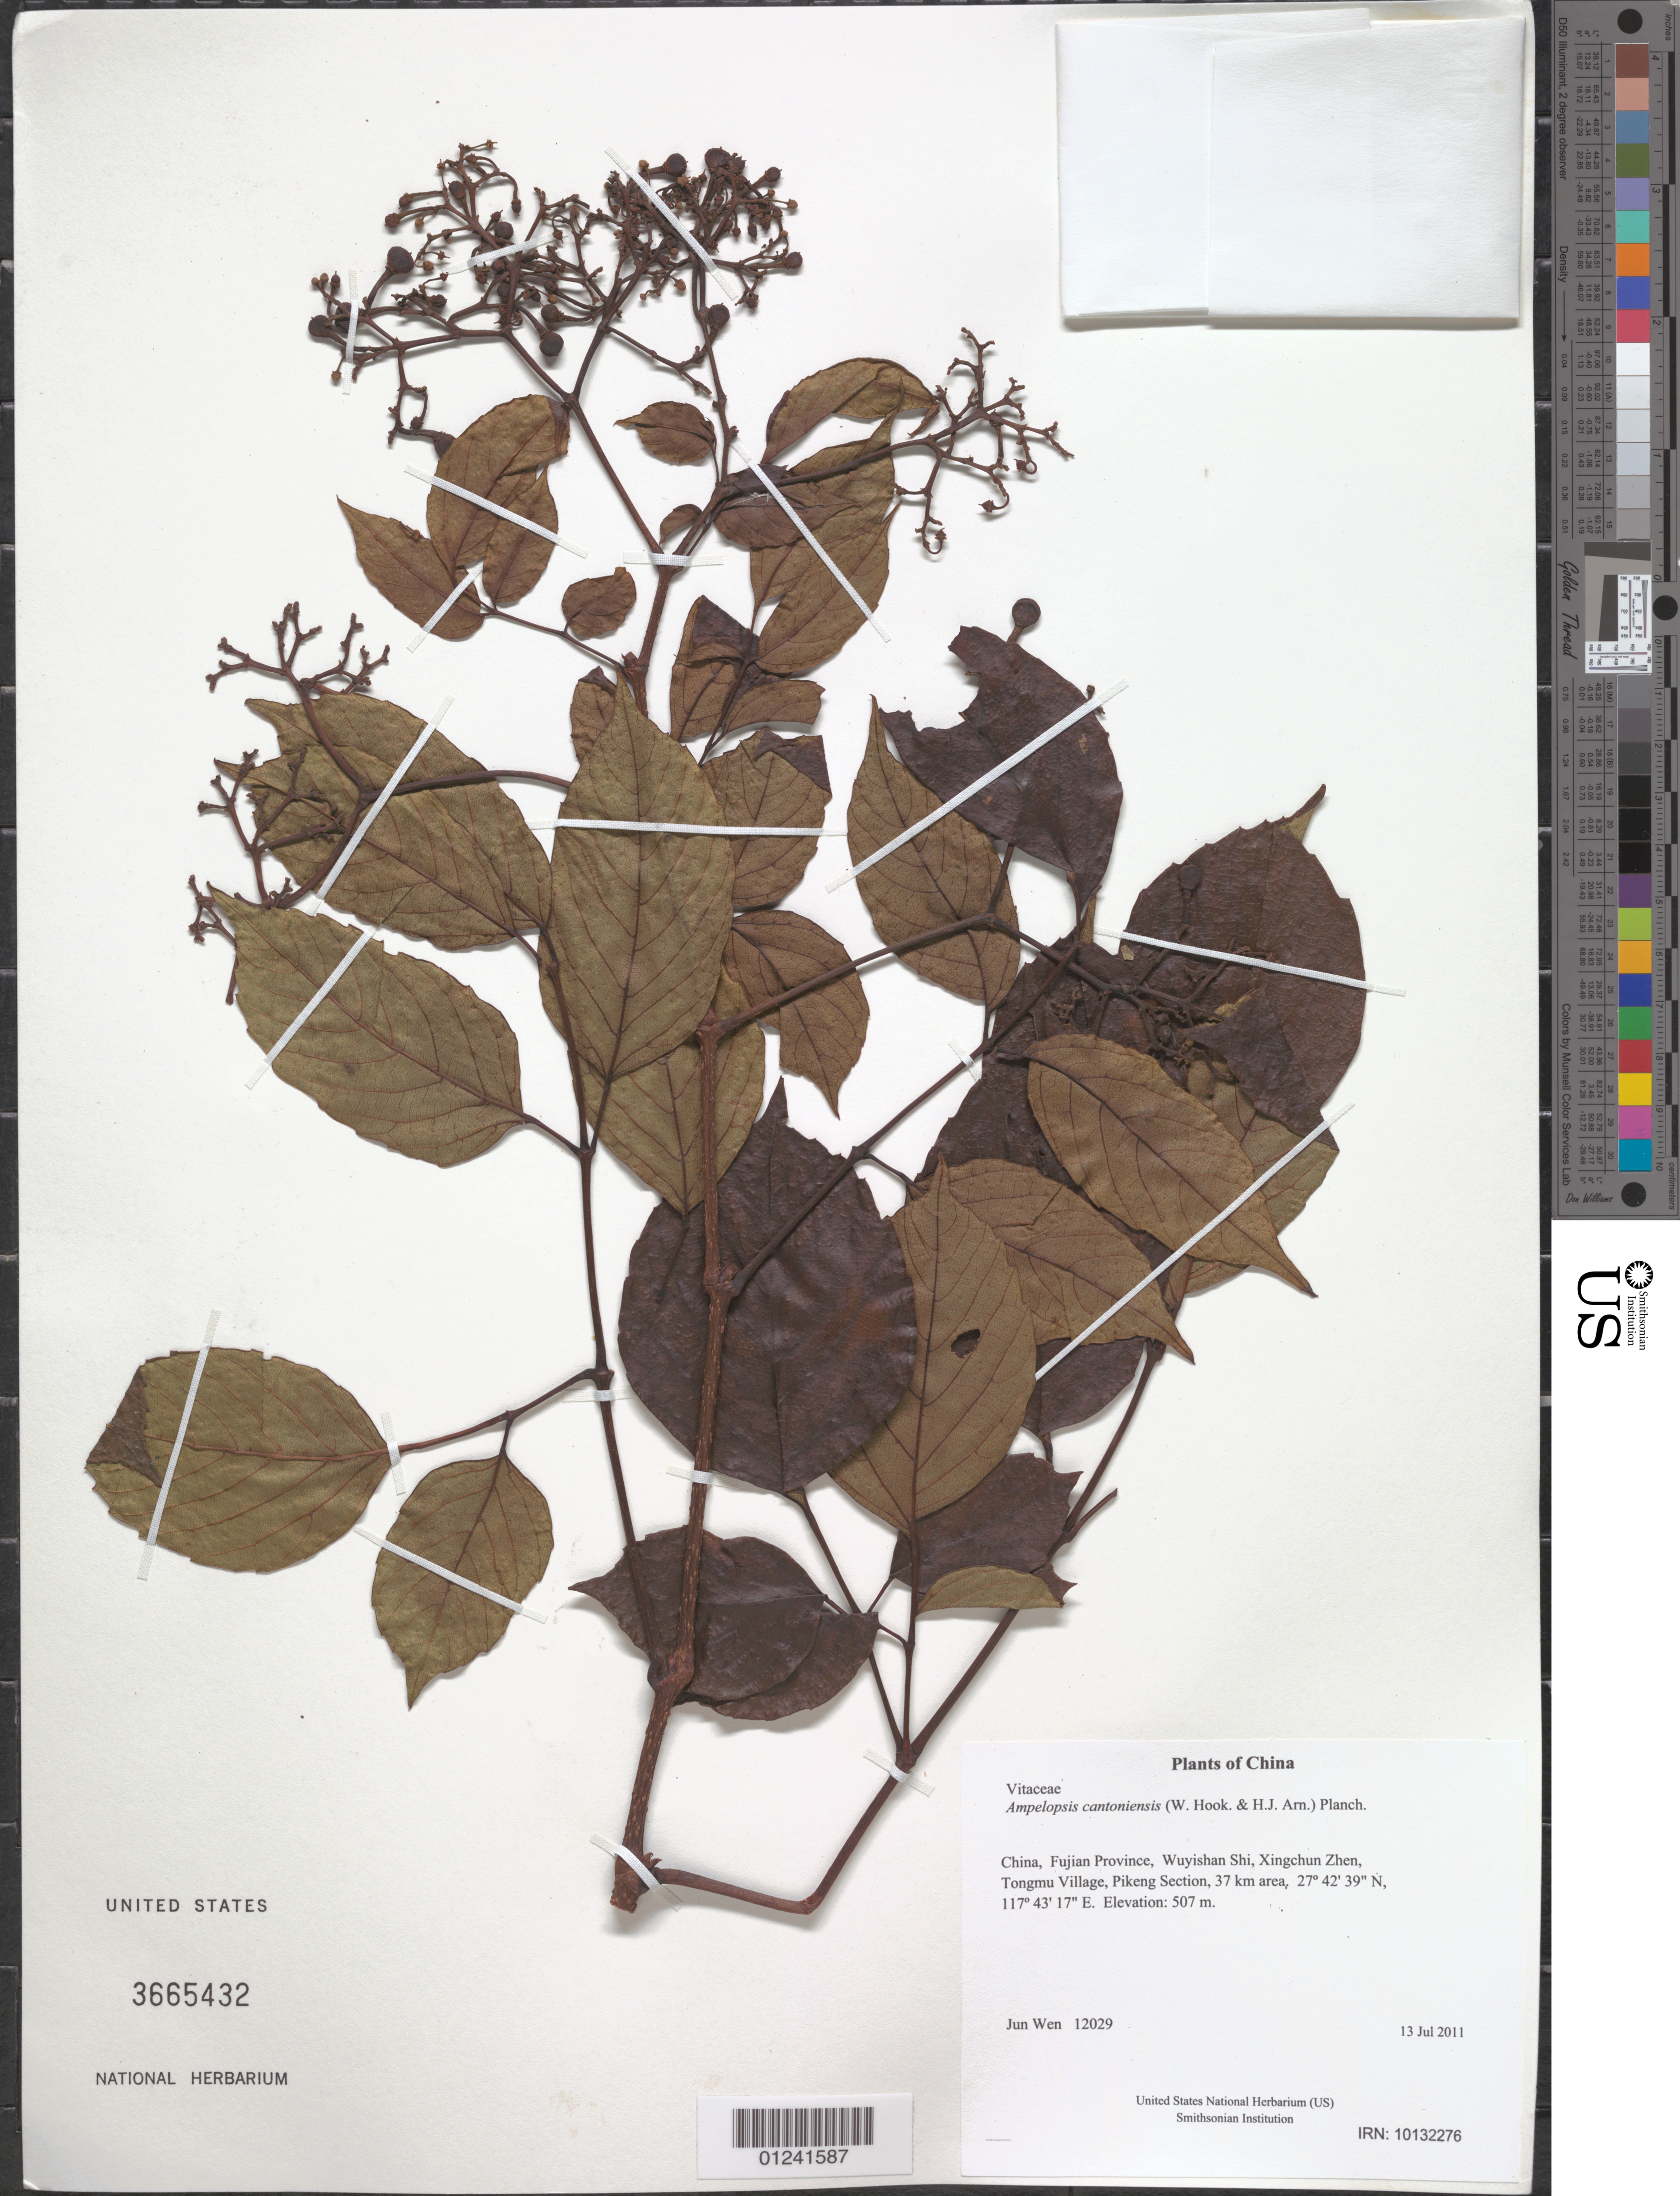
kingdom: Plantae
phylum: Tracheophyta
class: Magnoliopsida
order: Vitales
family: Vitaceae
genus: Ampelopsis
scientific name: Ampelopsis cantoniensis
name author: (W. Hook. & H.J. Arn.) Planch.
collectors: J. Wen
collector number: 12029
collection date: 2011-07-13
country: China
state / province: Fujian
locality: Wuyishan Shi, Xingchun Zhen, Tongmu Village, Pikeng Section, 37 km area.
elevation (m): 507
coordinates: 27 42 38.9 N, 117 43 16.6 E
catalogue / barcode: US 3665432